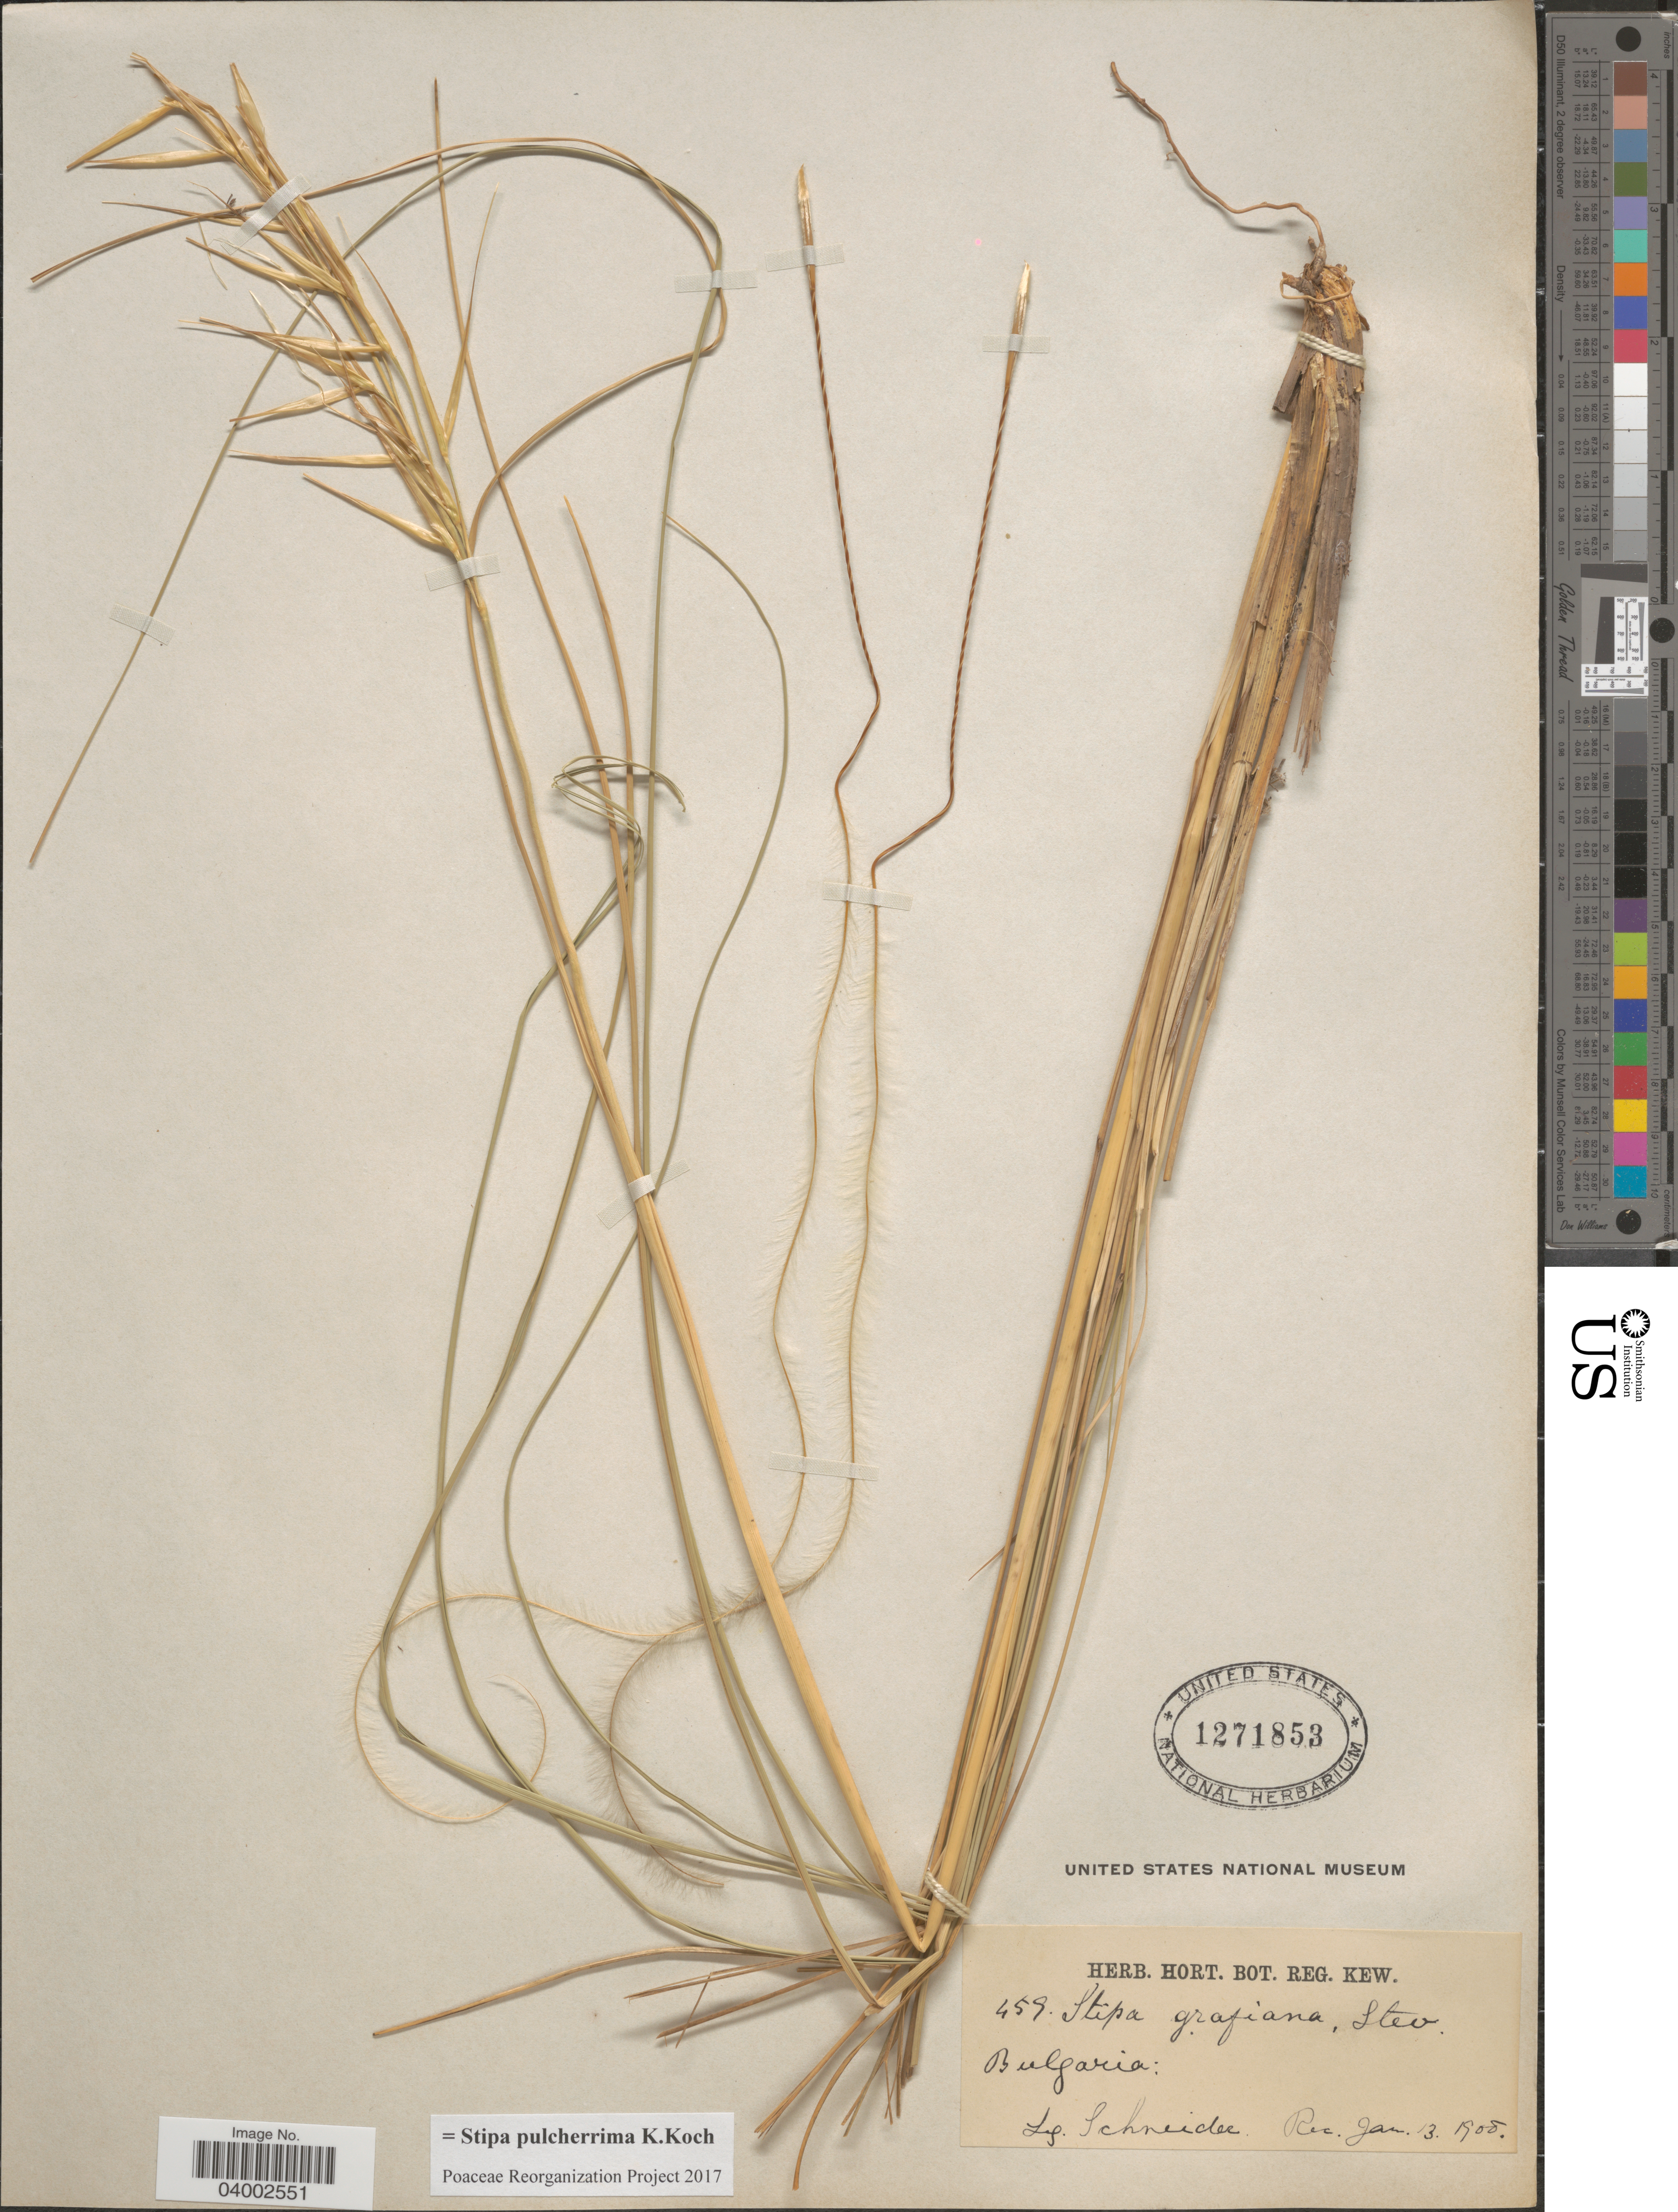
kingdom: Plantae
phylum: Tracheophyta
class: Liliopsida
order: Poales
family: Poaceae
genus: Stipa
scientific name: Stipa pulcherrima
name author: K. Koch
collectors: -. Schneider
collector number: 459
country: Bulgaria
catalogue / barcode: US 1271853